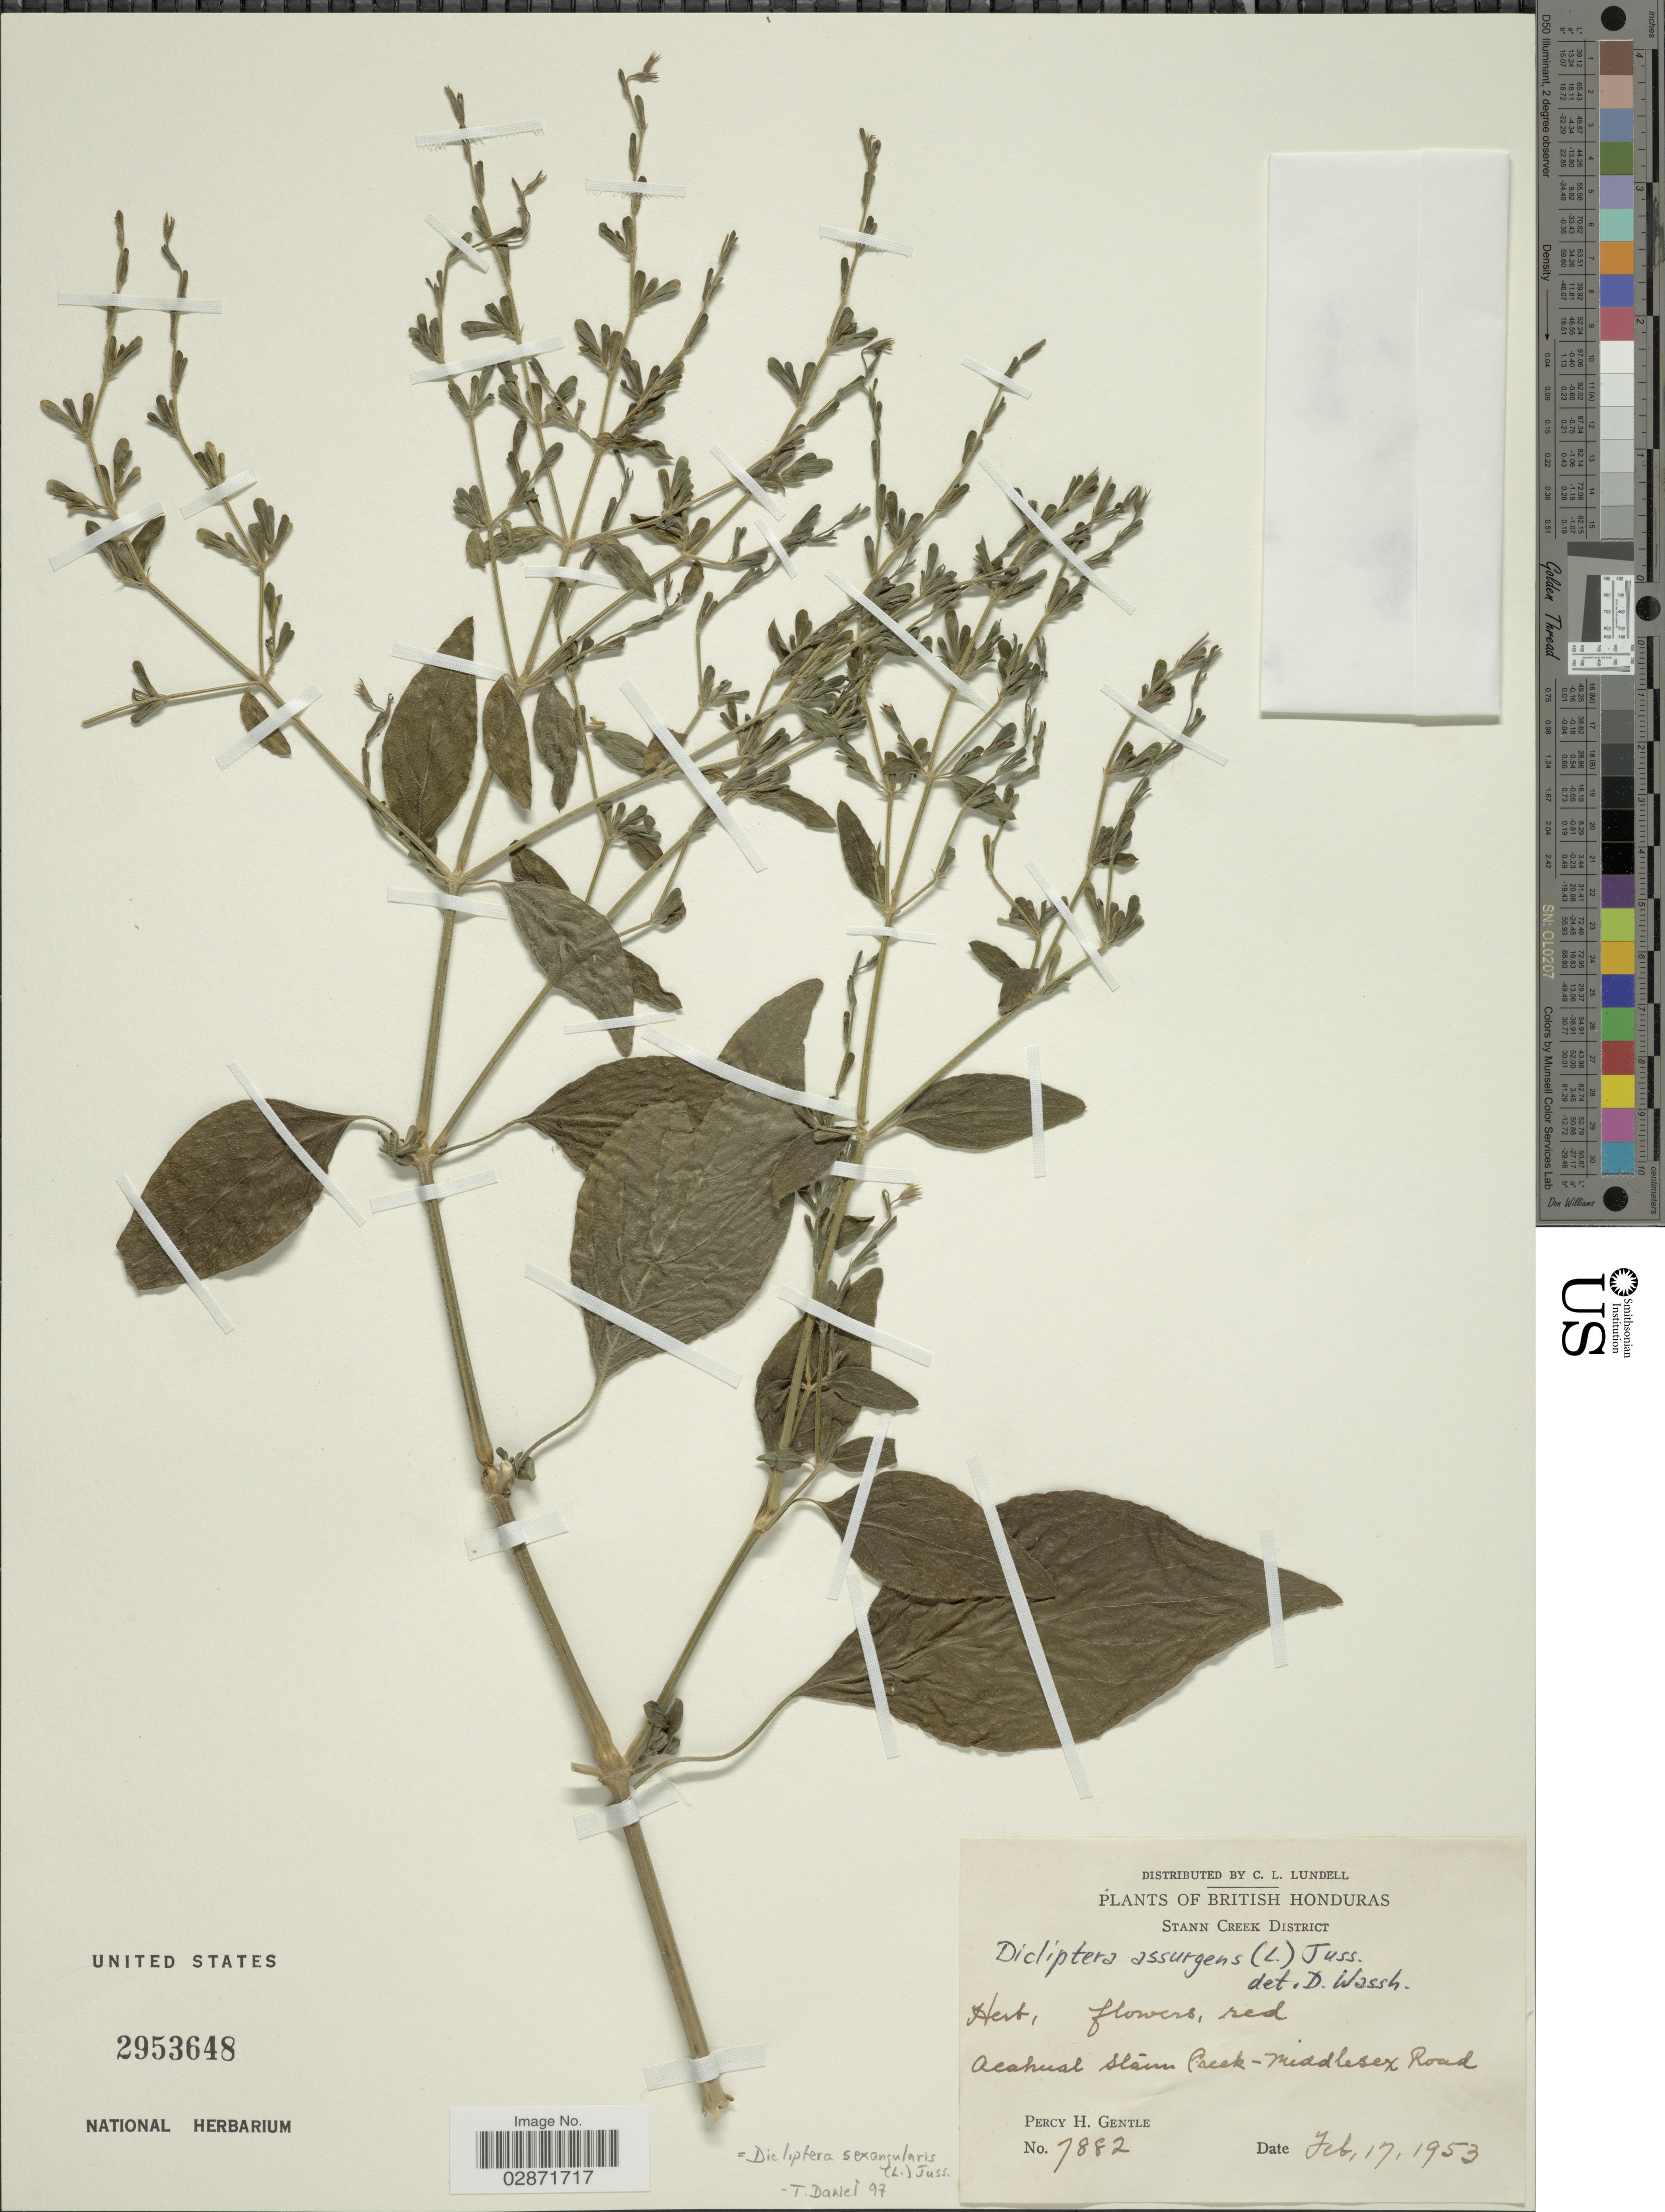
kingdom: Plantae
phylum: Tracheophyta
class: Magnoliopsida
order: Lamiales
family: Acanthaceae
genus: Dicliptera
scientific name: Dicliptera sexangularis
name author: (L.) Juss.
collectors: P. H. Gentle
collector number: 7882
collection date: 1953-02-17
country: Belize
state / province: Stann Creek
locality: British Honduras, Stann Creek District, Acahual Stann Creek - Middlesex Road.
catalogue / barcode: US 2953648